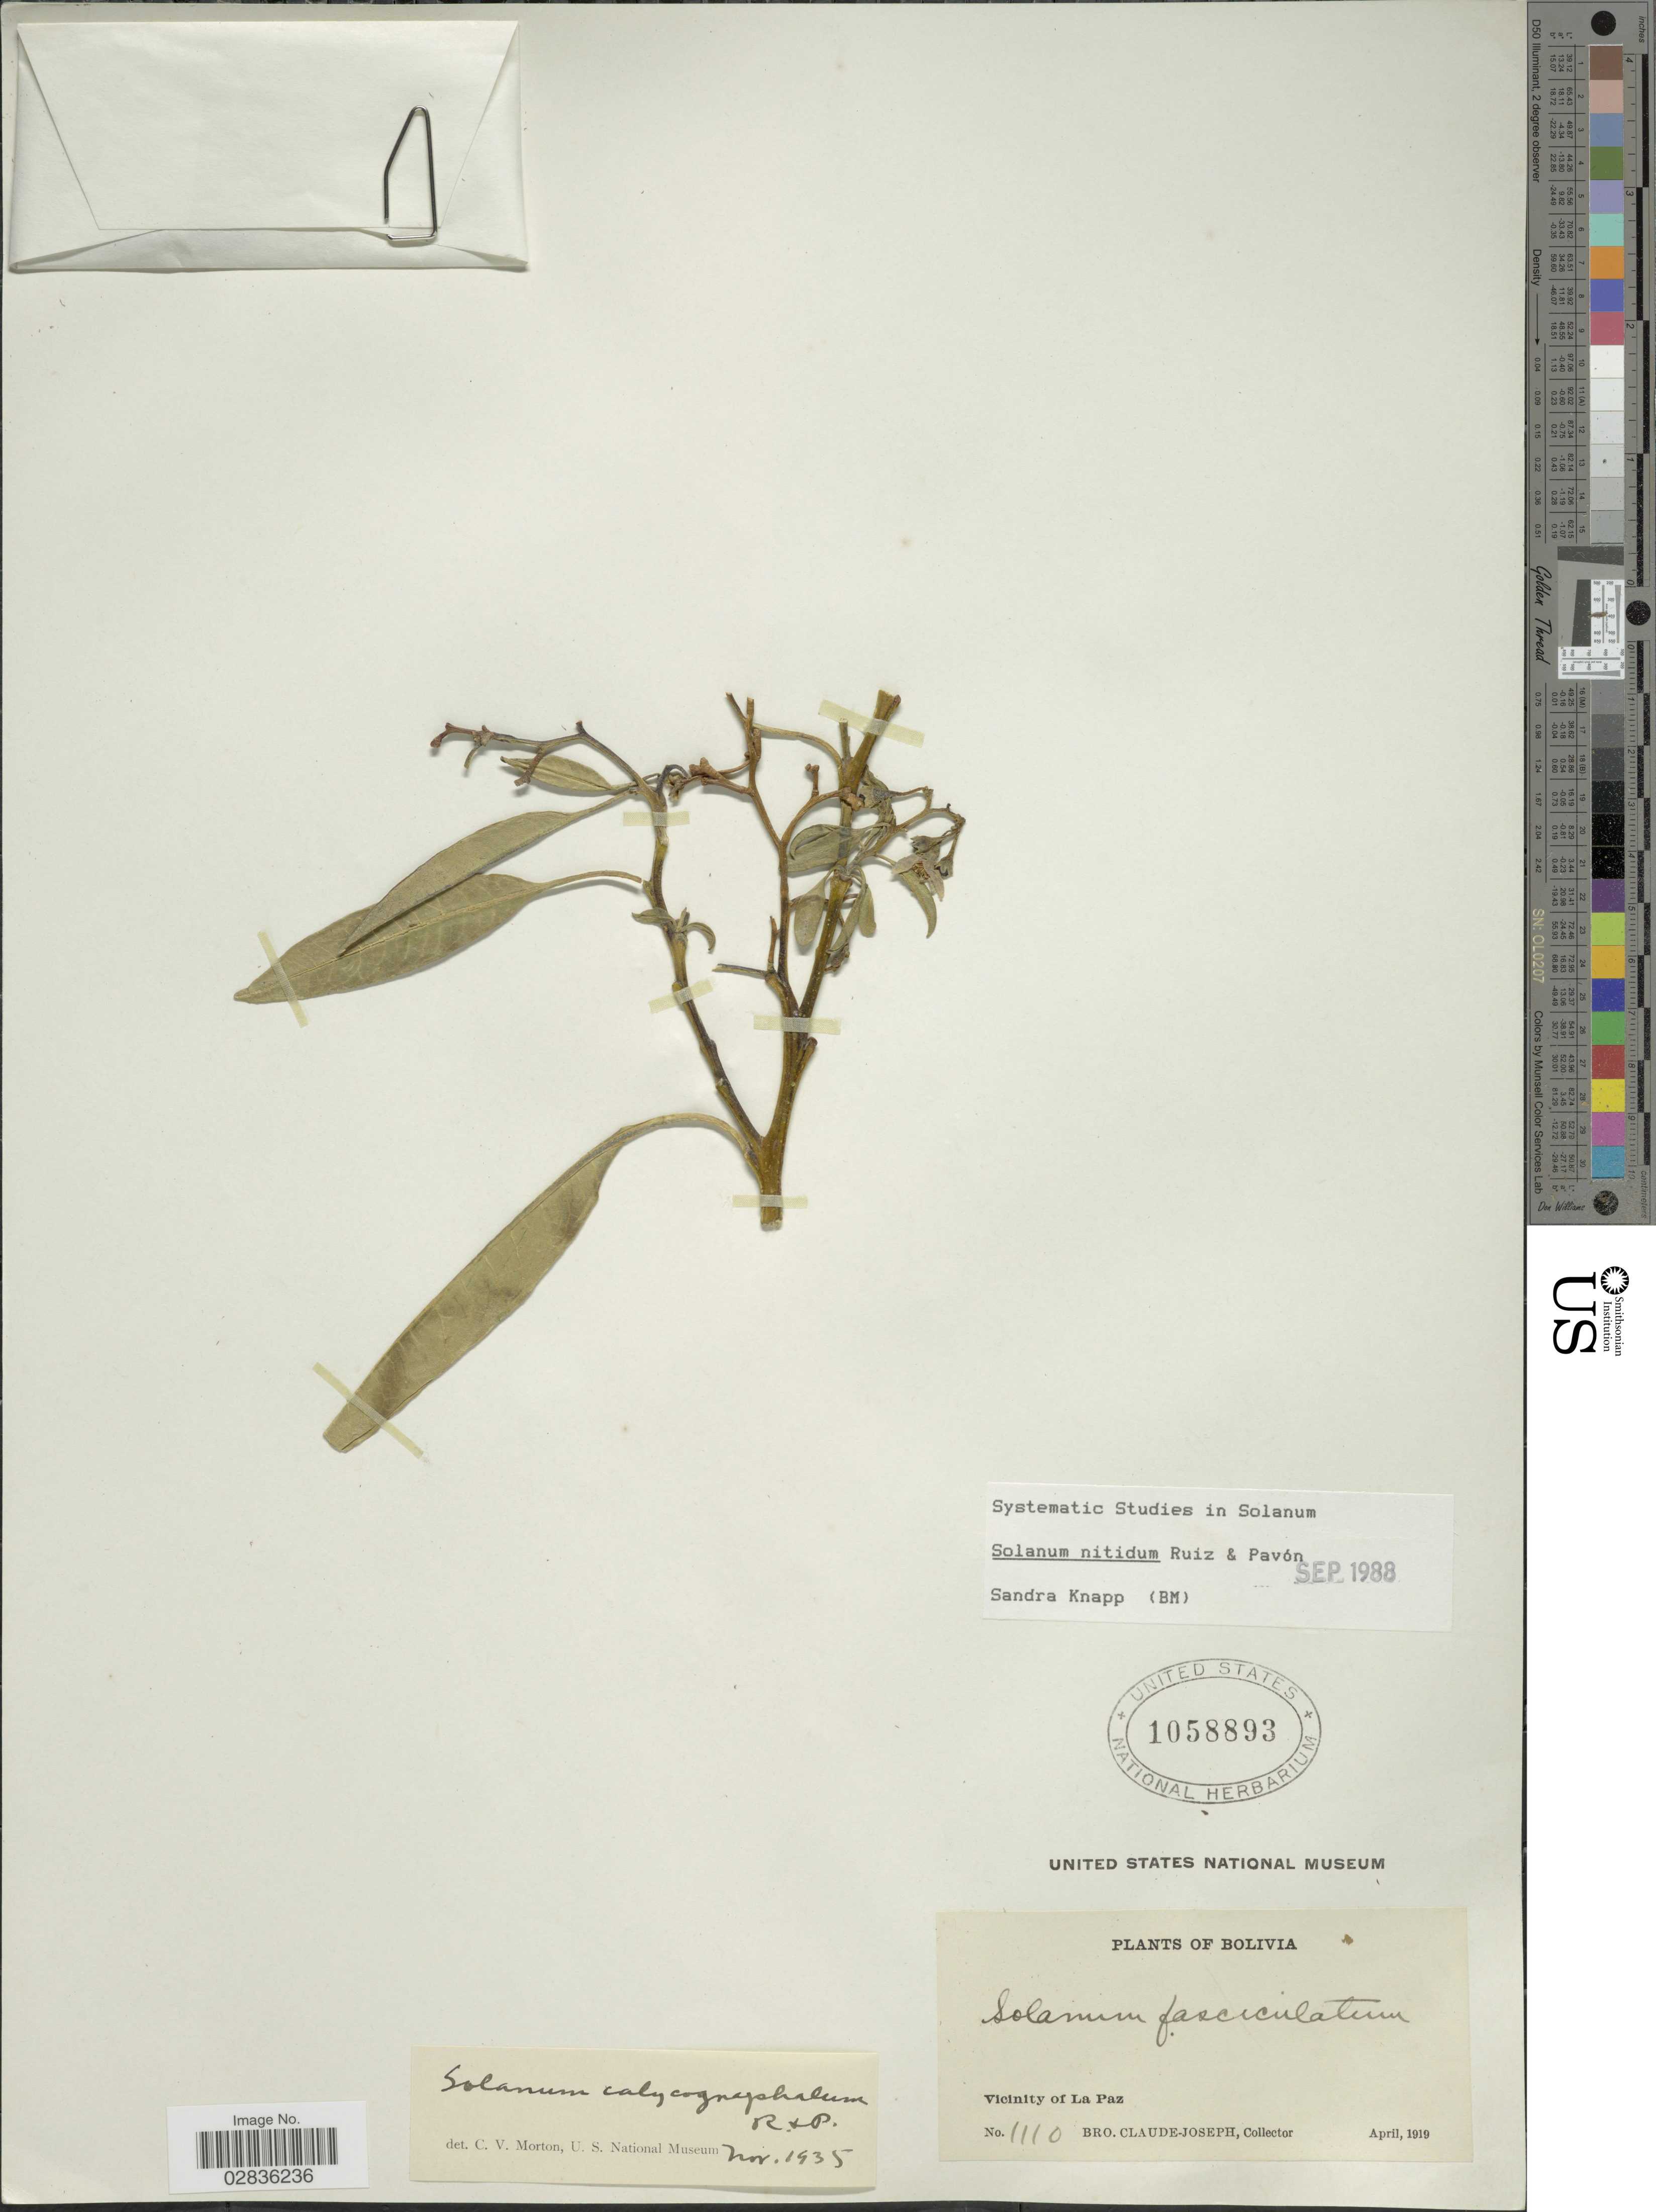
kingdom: Plantae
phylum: Tracheophyta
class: Magnoliopsida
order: Solanales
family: Solanaceae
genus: Solanum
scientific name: Solanum nitidum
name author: Ruiz & Pav.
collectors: Bro. Claude-Joseph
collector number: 1110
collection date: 1919-04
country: Bolivia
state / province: La Paz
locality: Vicinity of La Paz.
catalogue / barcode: US 1058893